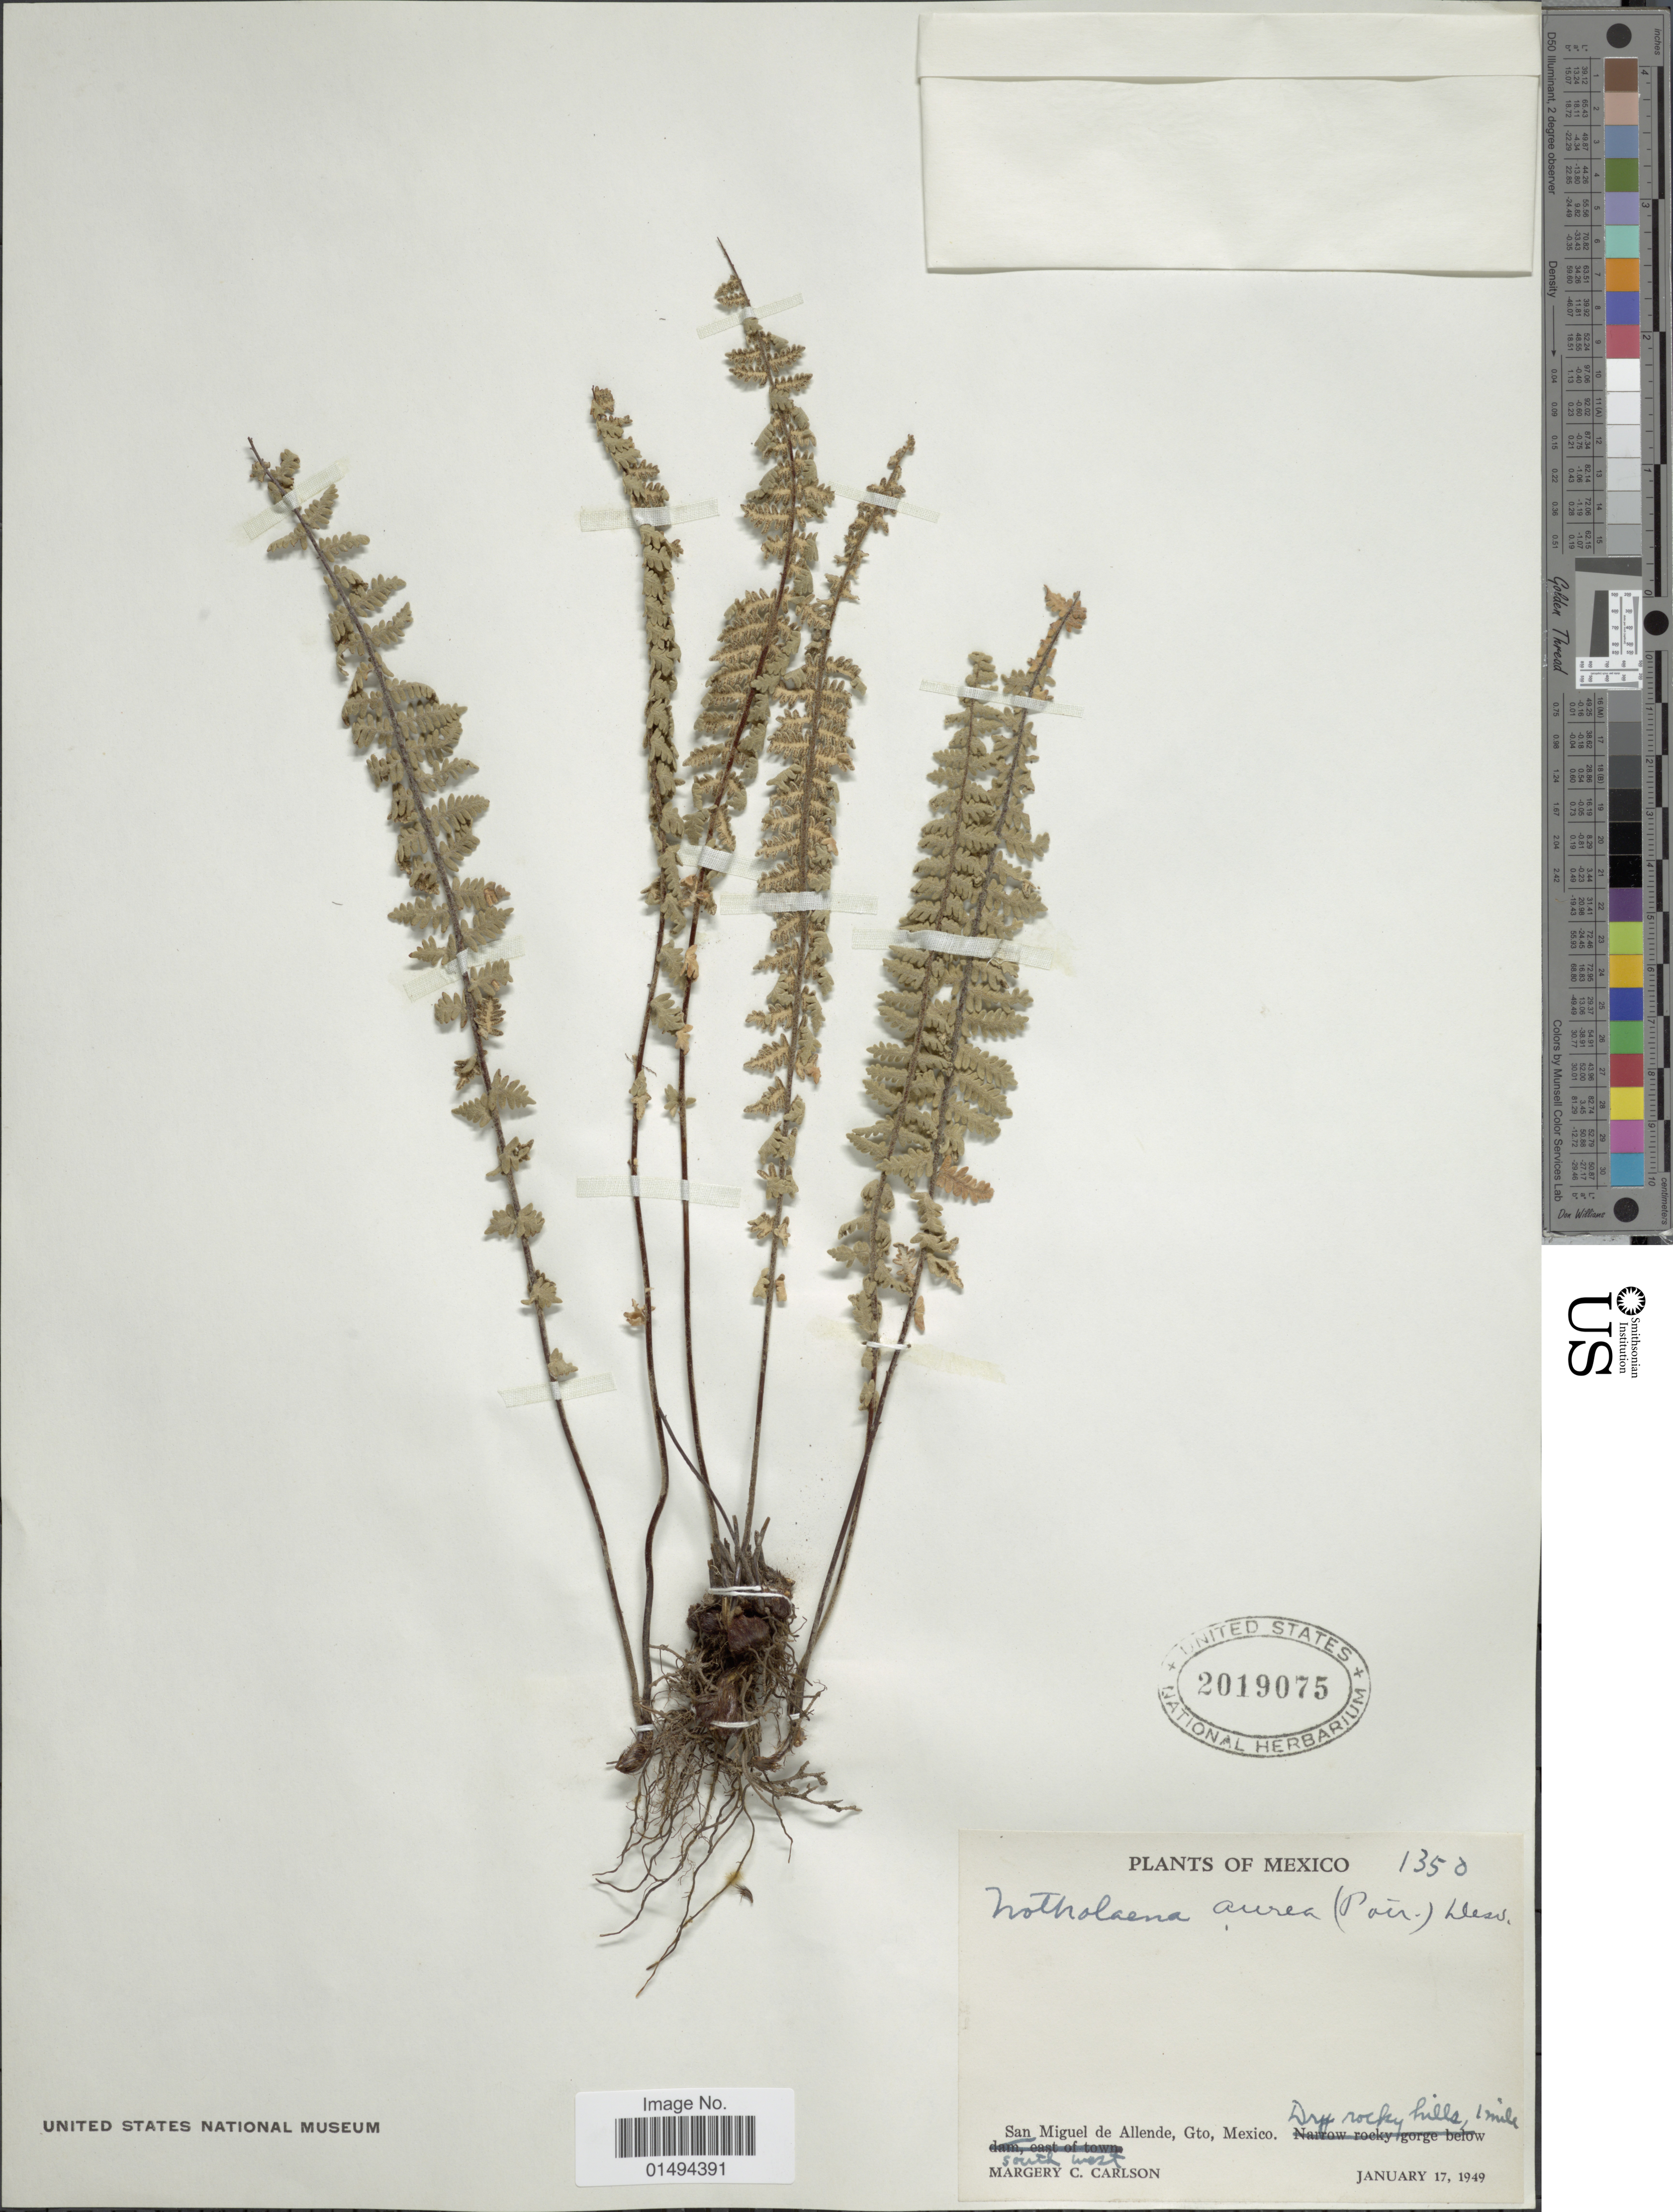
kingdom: Plantae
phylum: Tracheophyta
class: Polypodiopsida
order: Polypodiales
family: Pteridaceae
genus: Myriopteris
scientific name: Myriopteris aurea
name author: (Poir.) Grusz & Windham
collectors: M. C. Carlson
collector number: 1350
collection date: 1949-01-17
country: Mexico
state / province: Guanajuato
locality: San Mguel de Allende, Gto. Dry rocky hills 1 mile south west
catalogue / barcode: US 2019075